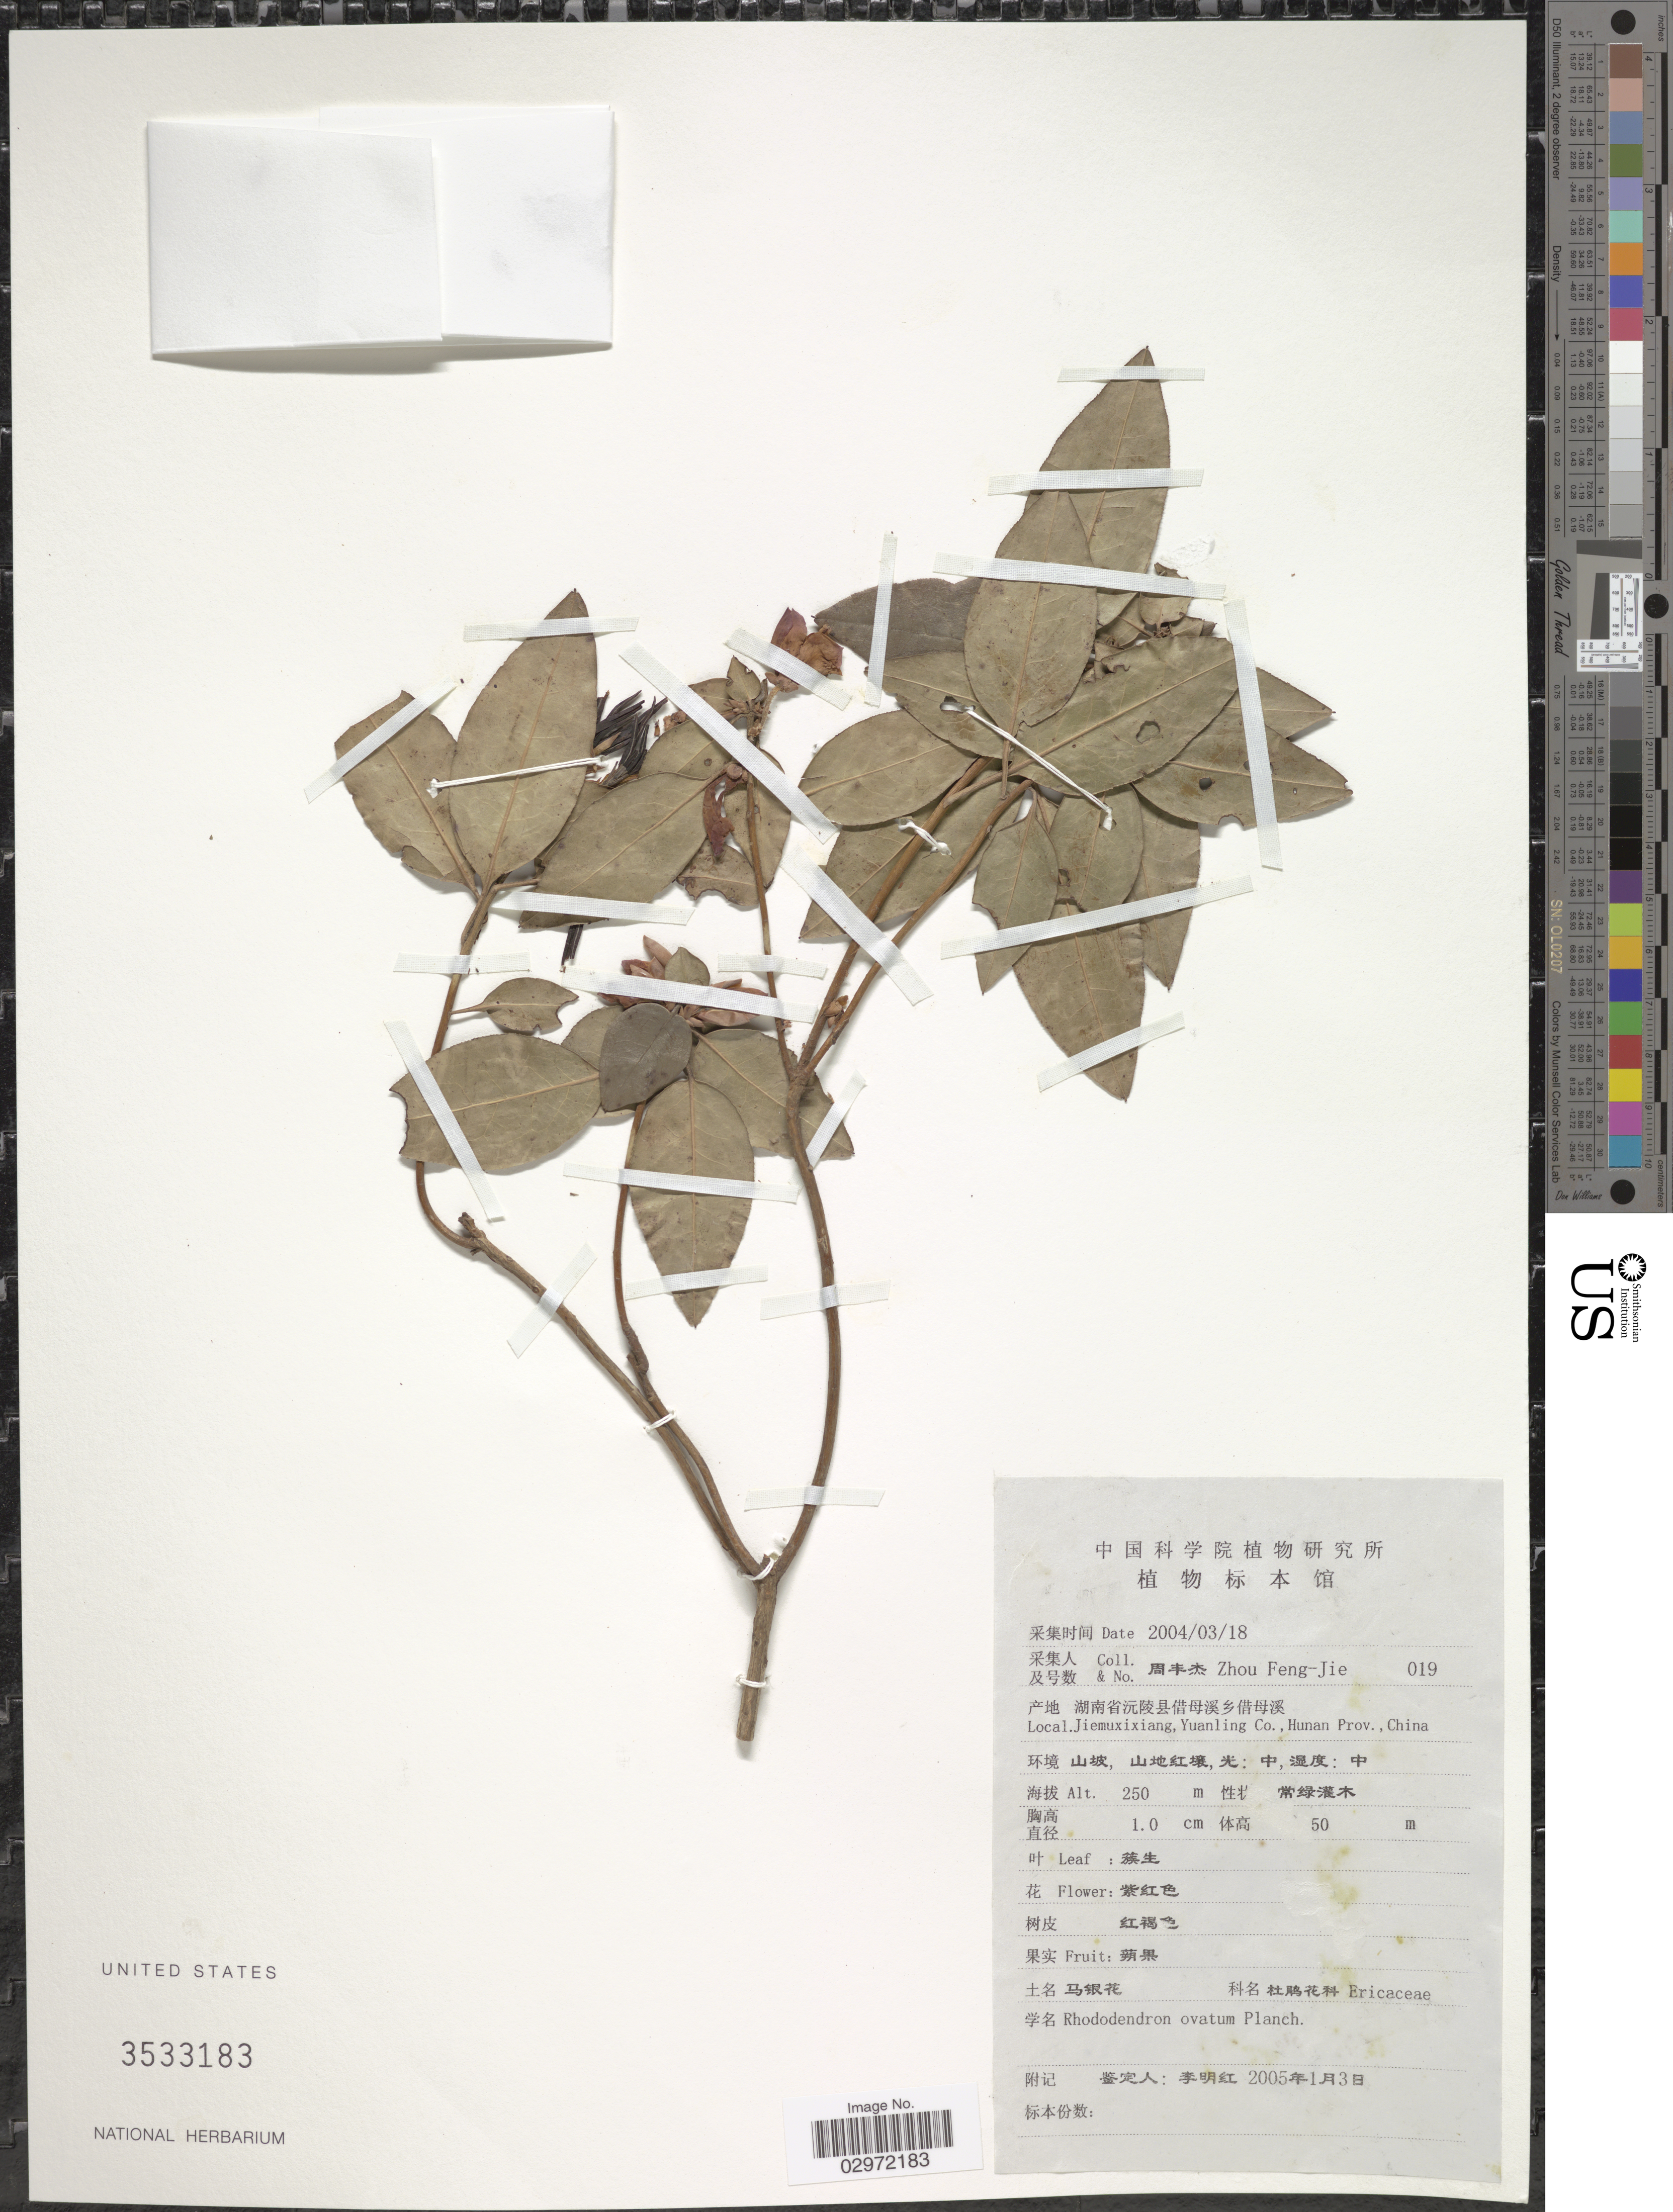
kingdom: Plantae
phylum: Tracheophyta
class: Magnoliopsida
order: Ericales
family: Ericaceae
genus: Rhododendron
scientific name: Rhododendron ovatum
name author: (Lindl.) Planch. ex Maxim.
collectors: F. Zhou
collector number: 019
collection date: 2004-03-18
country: China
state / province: Hunan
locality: Jiemuxixiang, Yuanling Co.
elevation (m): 250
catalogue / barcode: US 3533183